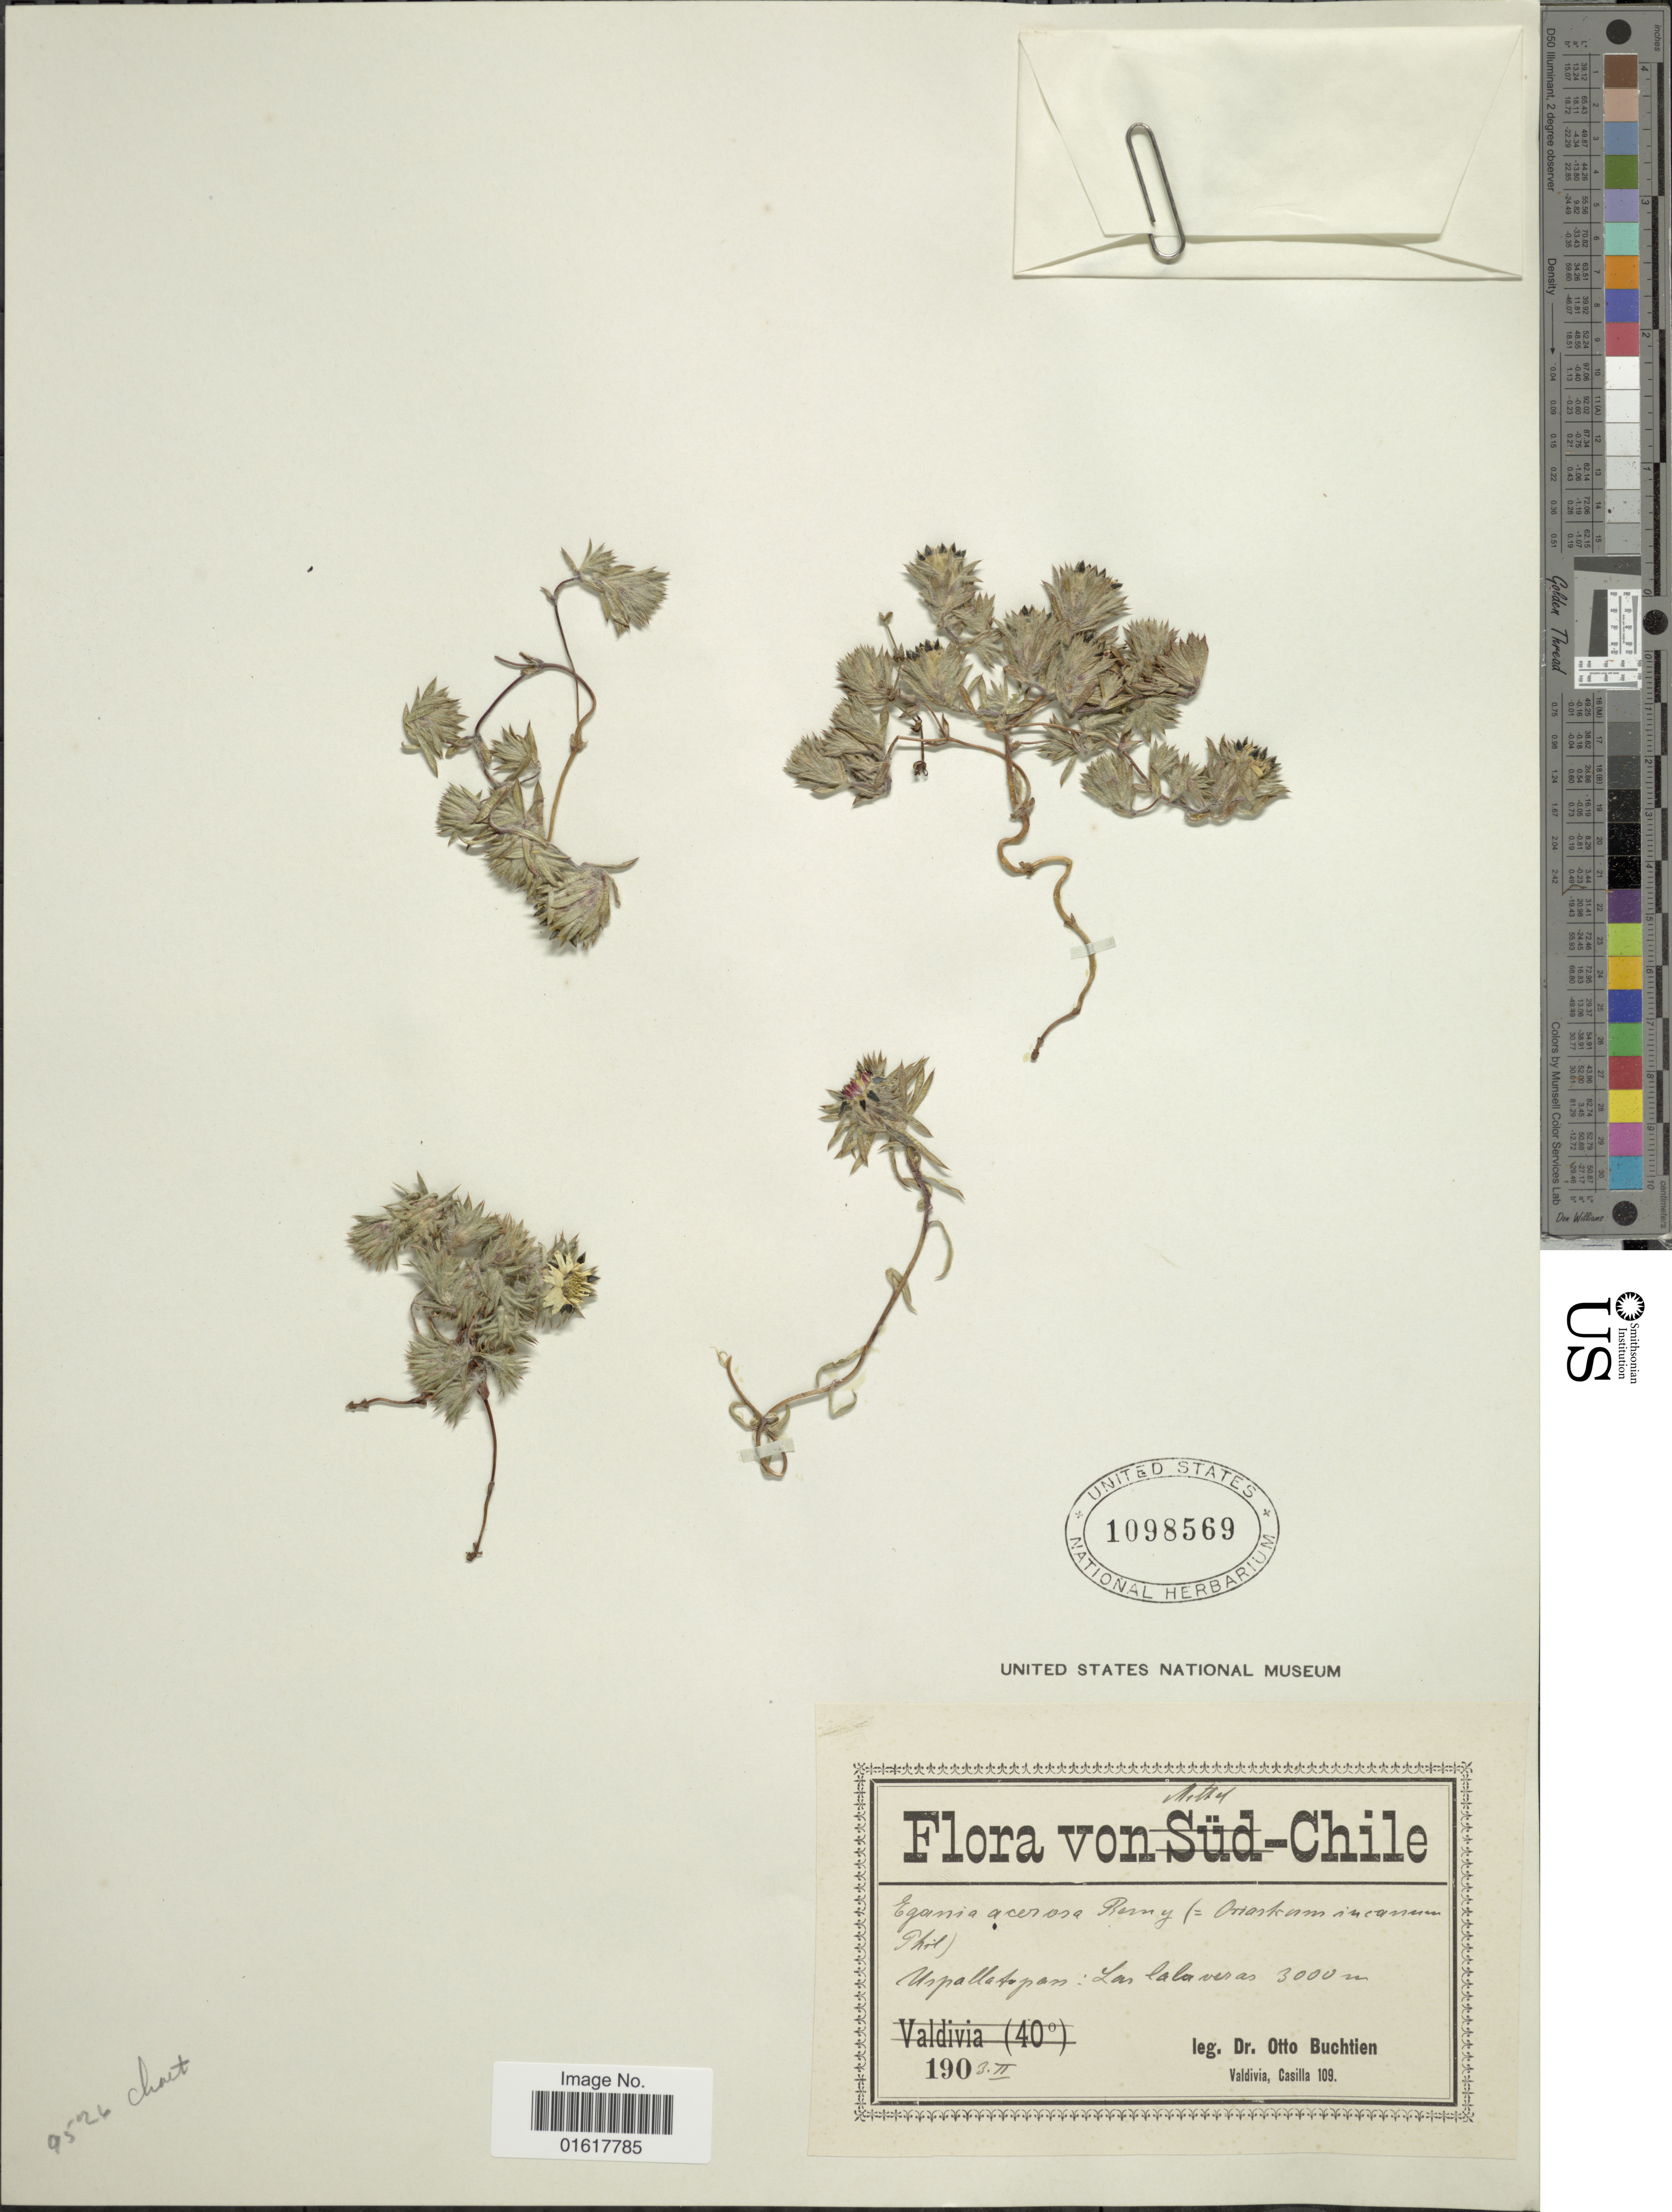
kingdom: Plantae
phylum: Tracheophyta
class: Magnoliopsida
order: Asterales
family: Asteraceae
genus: Chaetanthera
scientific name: Chaetanthera acerosa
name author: (Remy) Hauman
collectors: O. Buchtien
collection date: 1903-02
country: Chile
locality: North-Chile. Uspallata pass: Las Calaveras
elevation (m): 3000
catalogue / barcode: US 1098569